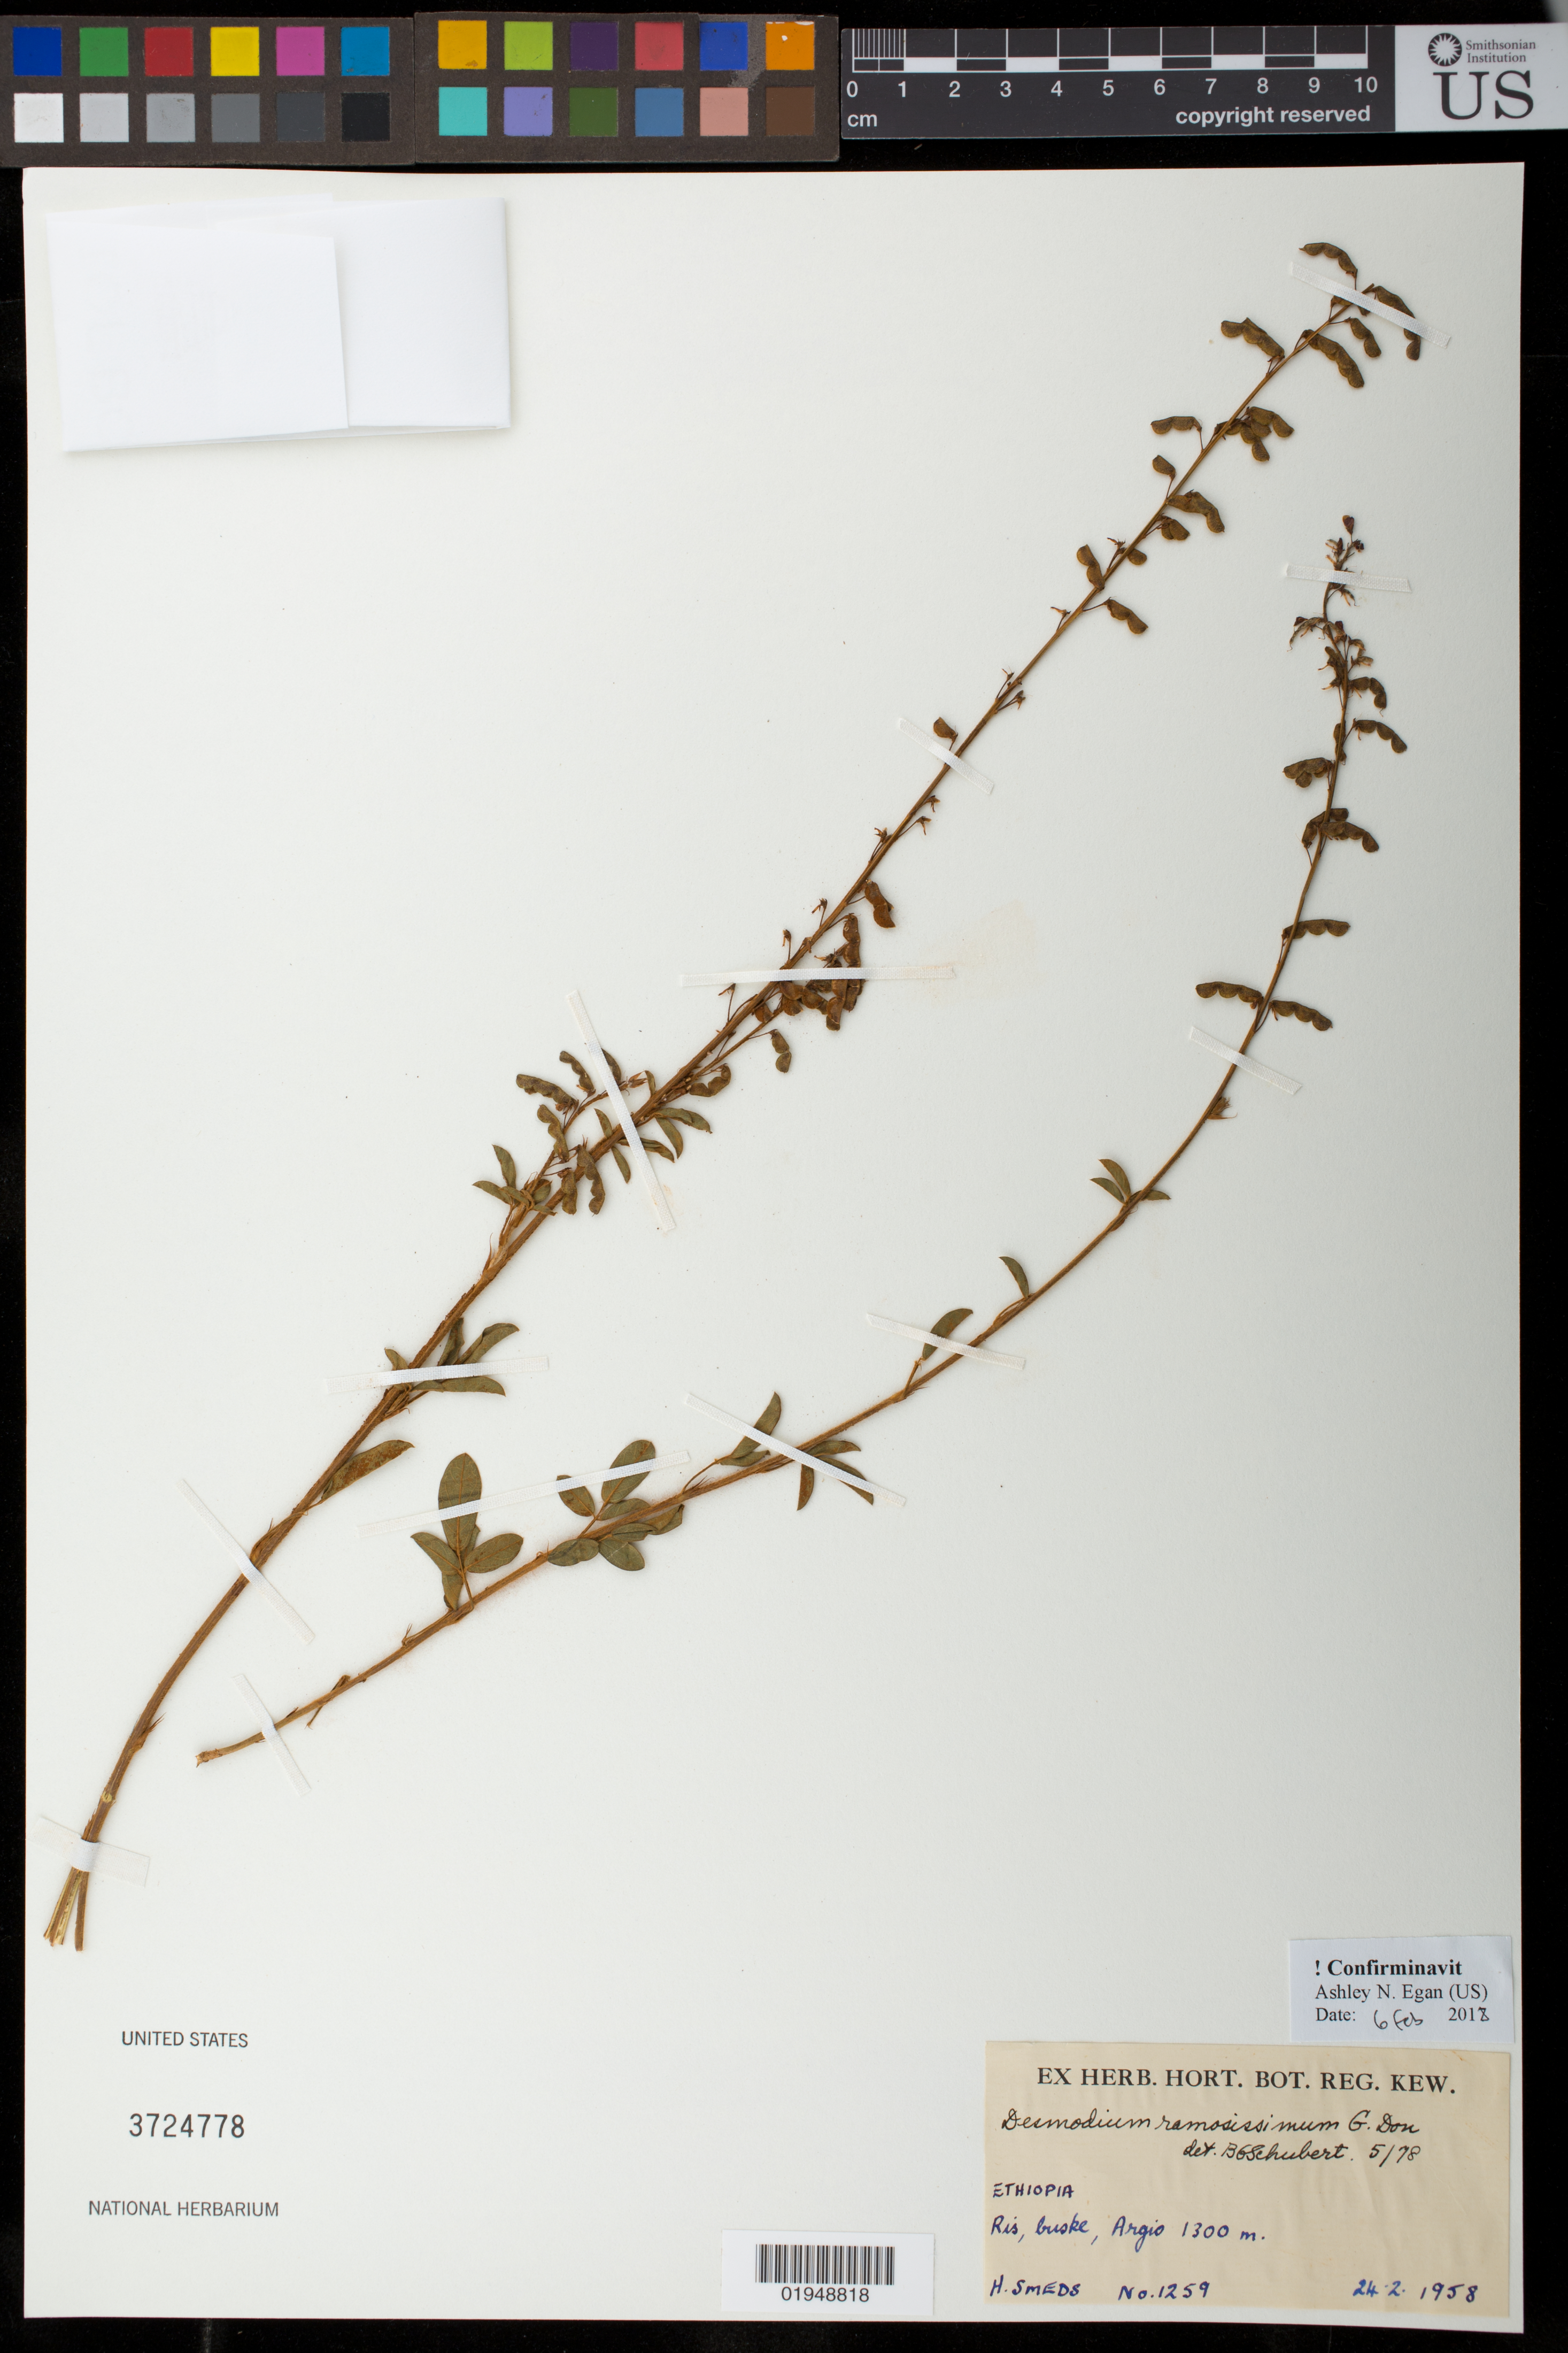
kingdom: Plantae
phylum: Tracheophyta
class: Magnoliopsida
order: Fabales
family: Fabaceae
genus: Grona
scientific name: Grona ramosissima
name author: (G. Don) H. Ohashi & K. Ohashi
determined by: Strong, Mark T., (BOT), Smithsonian Institution - National Museum of Natural History (UNITED STATES)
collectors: H. Smeds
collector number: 1259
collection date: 1958-02-24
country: Ethiopia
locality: Ris, buske, Argio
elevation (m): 1300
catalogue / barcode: US 372778